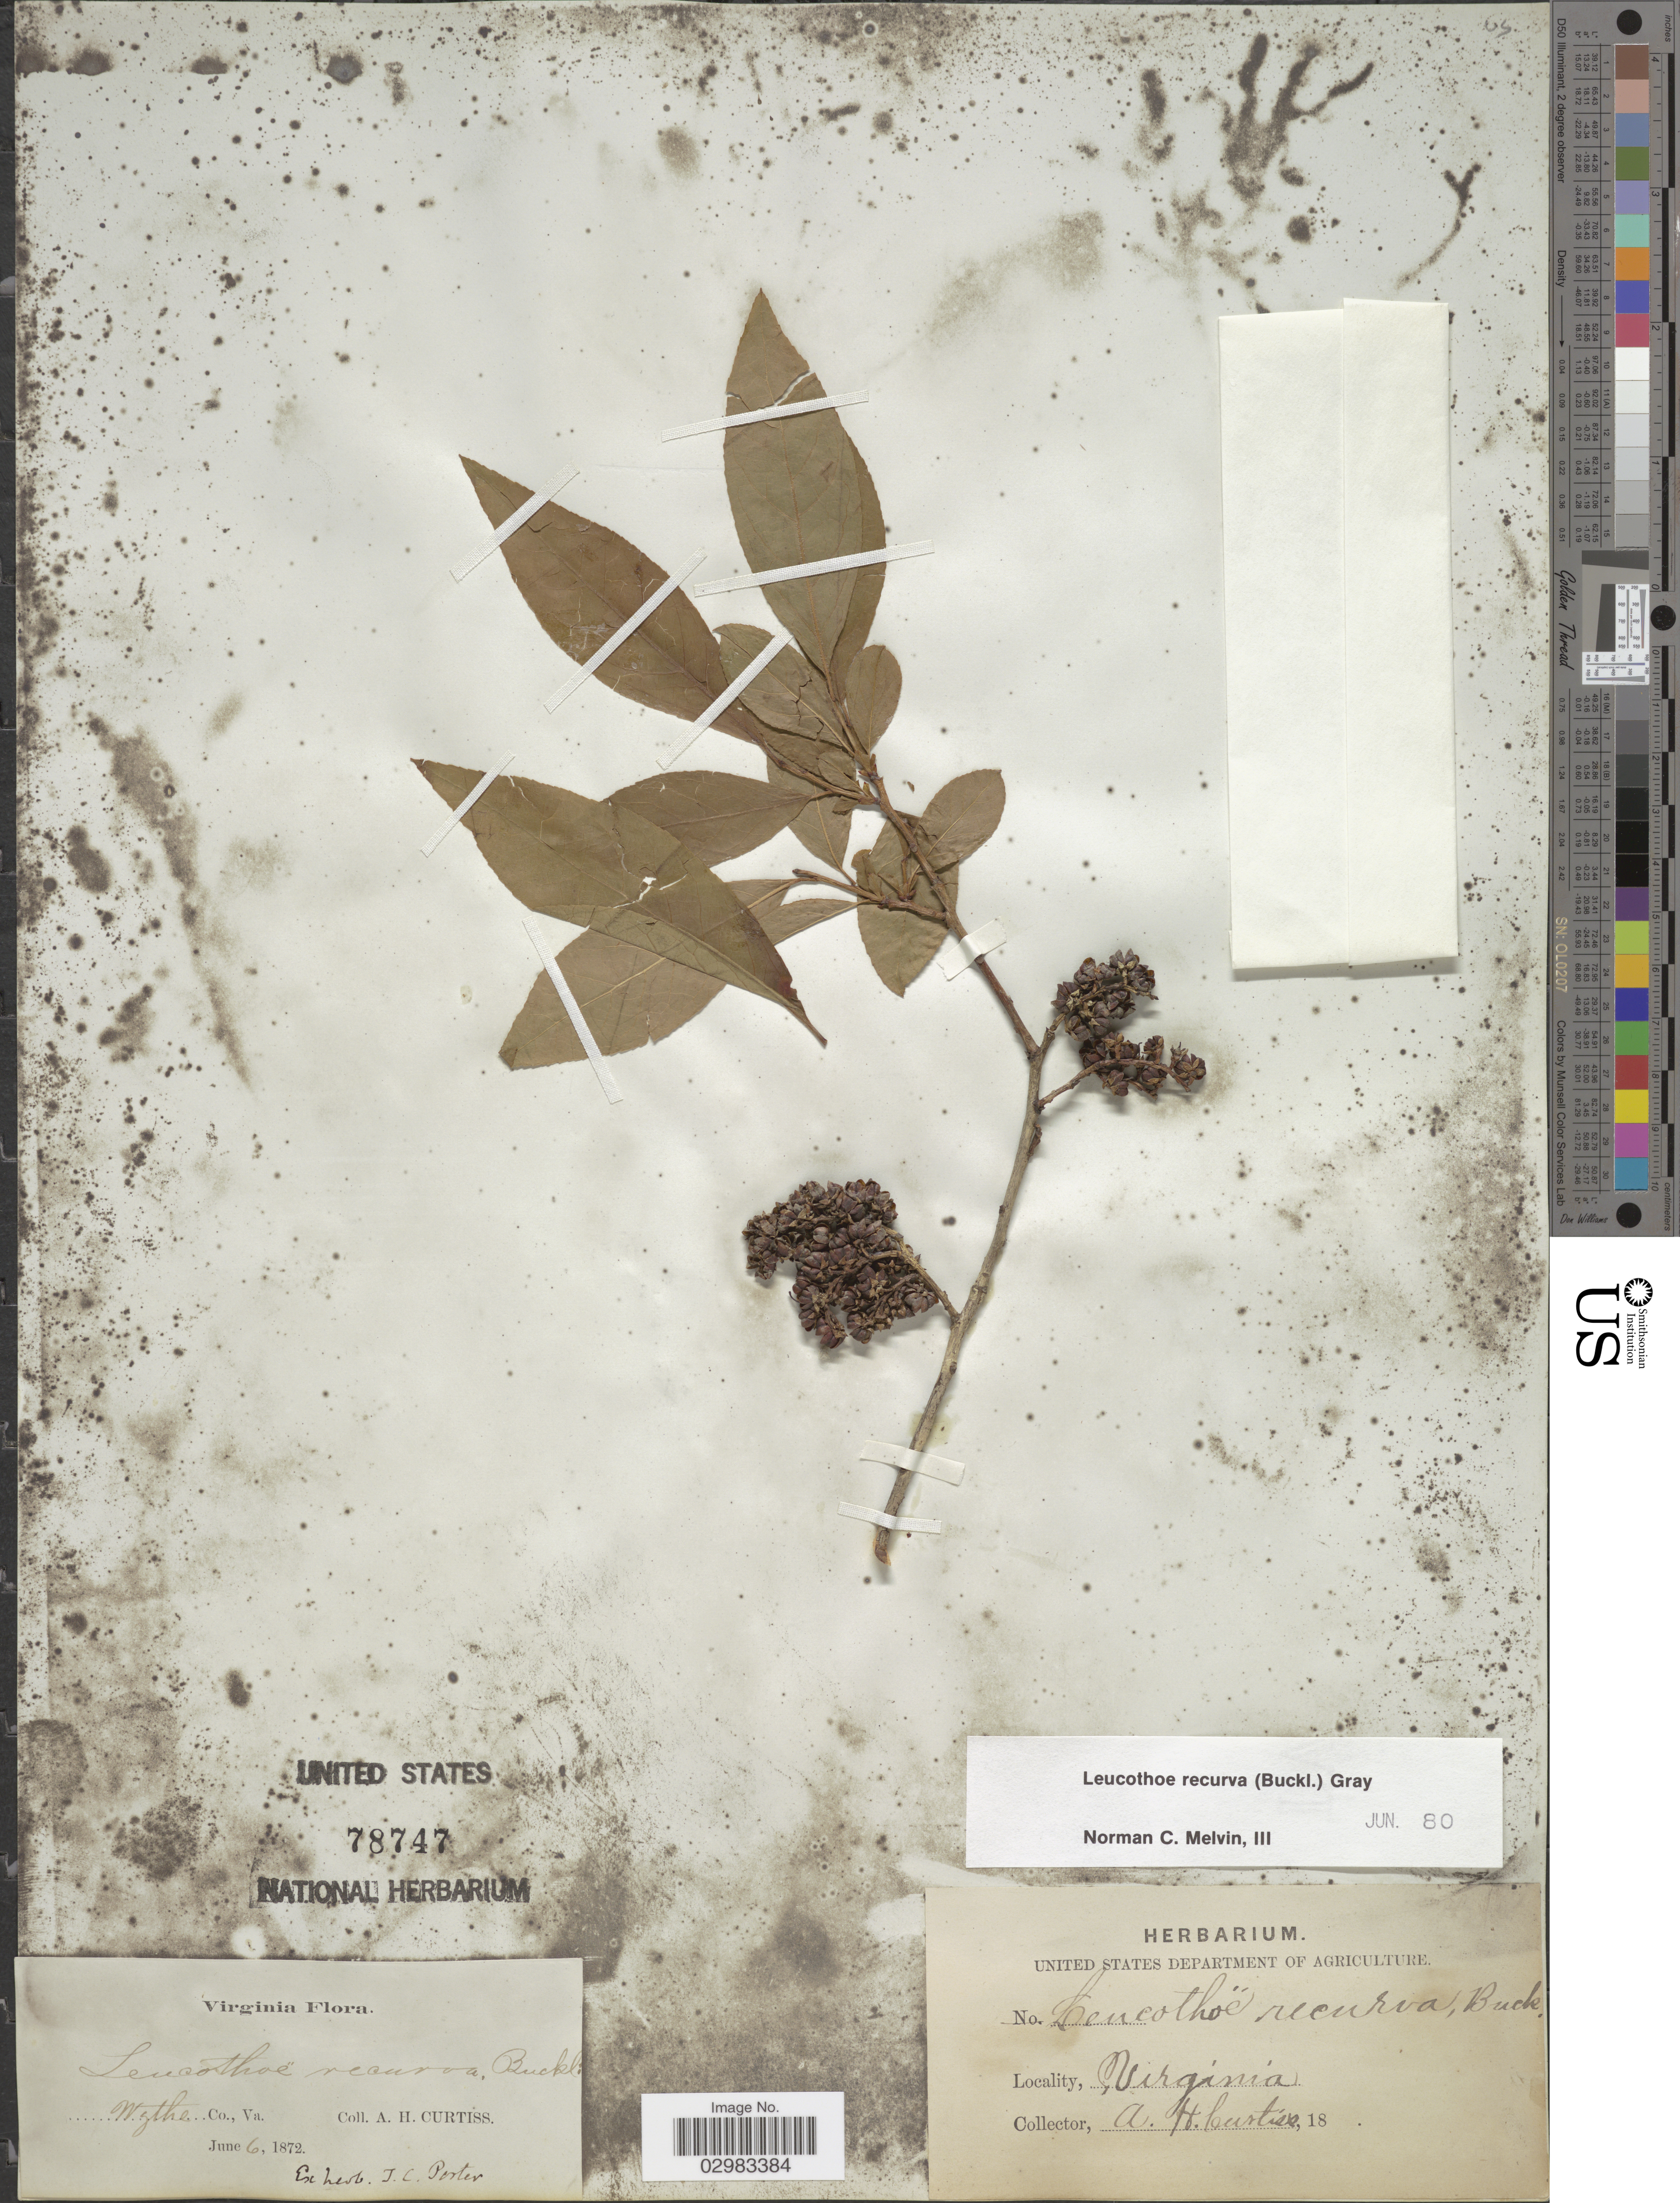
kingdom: Plantae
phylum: Tracheophyta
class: Magnoliopsida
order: Ericales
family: Ericaceae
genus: Leucothoe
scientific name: Leucothoë recurva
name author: (Buckley) A. Gray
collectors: A. H. Curtiss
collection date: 1872-06-06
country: United States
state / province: Virginia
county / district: Wythe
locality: Wythe Co.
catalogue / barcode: US 78747